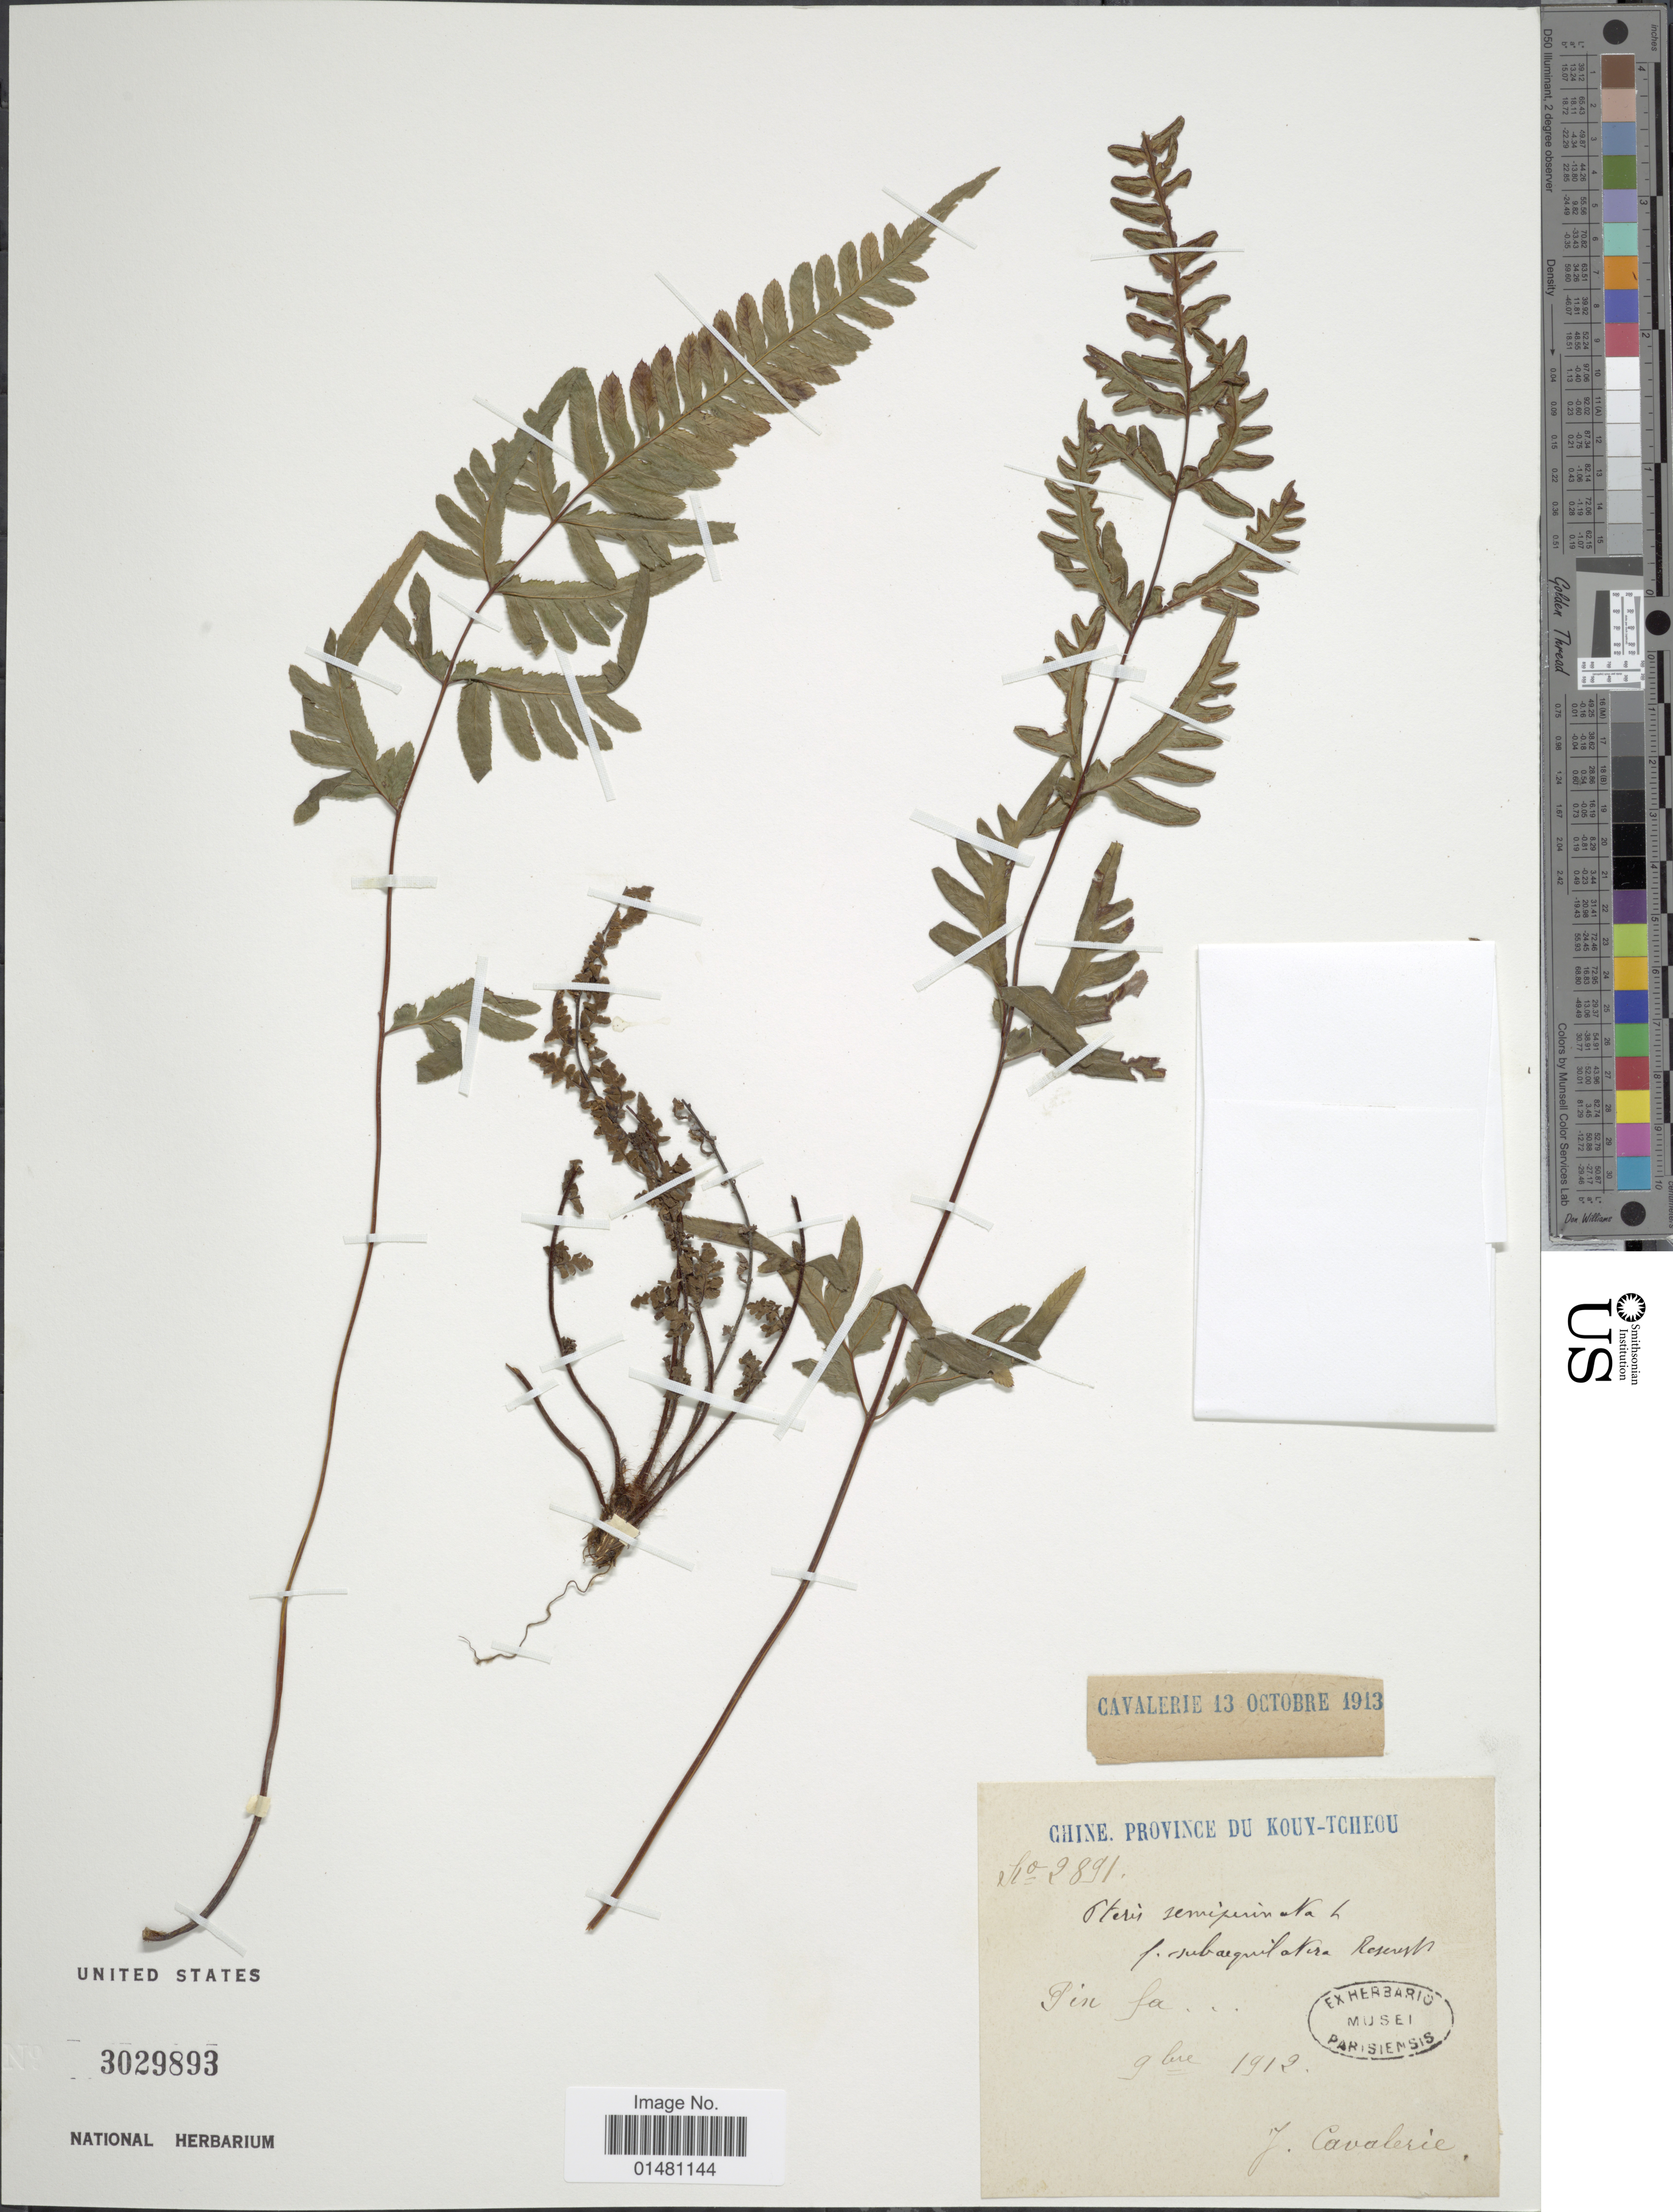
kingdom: Plantae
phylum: Tracheophyta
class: Polypodiopsida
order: Polypodiales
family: Pteridaceae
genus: Pteris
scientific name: Pteris semipinnata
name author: L.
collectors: J. Cavalerie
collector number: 2891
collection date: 1912-09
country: China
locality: Prov. du Kouy-Tcheou, Pin fa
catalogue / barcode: US 3029893